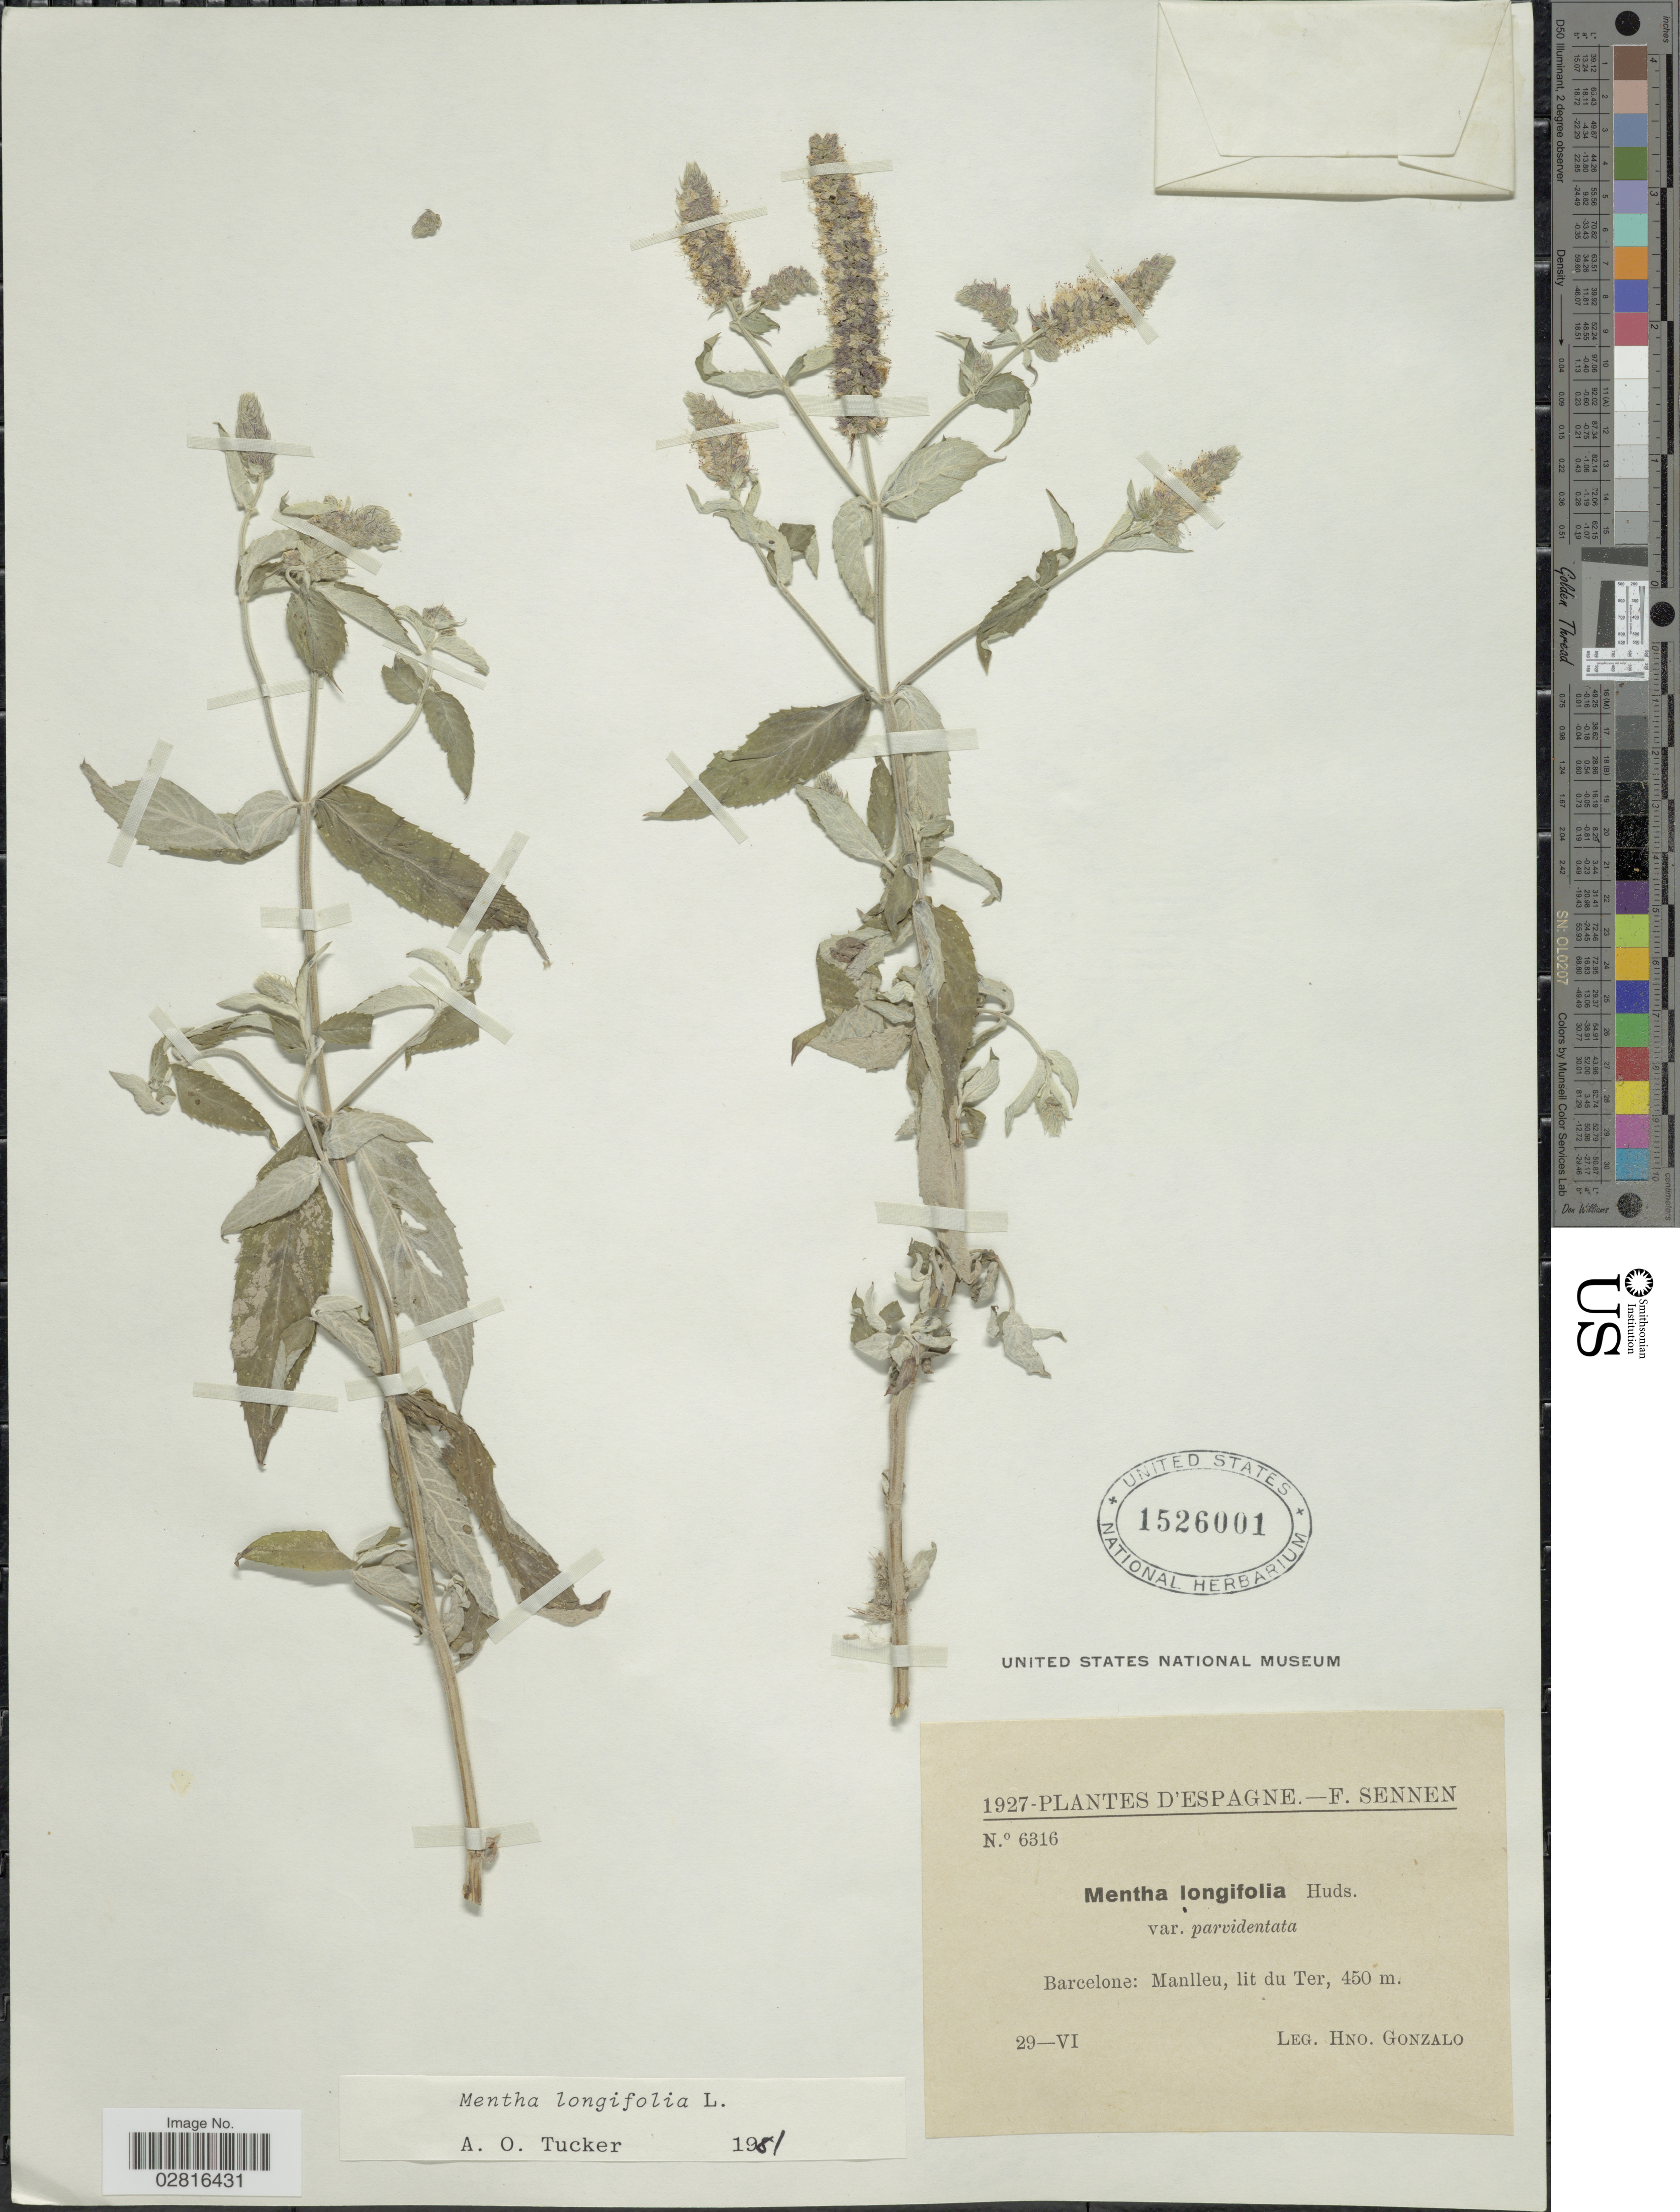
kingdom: Plantae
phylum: Tracheophyta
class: Magnoliopsida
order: Lamiales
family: Lamiaceae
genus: Mentha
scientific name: Mentha longifolia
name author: (L.) L.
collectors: H. Gonzalo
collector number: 6316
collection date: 1927-06-29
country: Spain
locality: Espagne. Barcelone: Manlleu, lit du Ter.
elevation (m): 450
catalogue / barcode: US 1526001